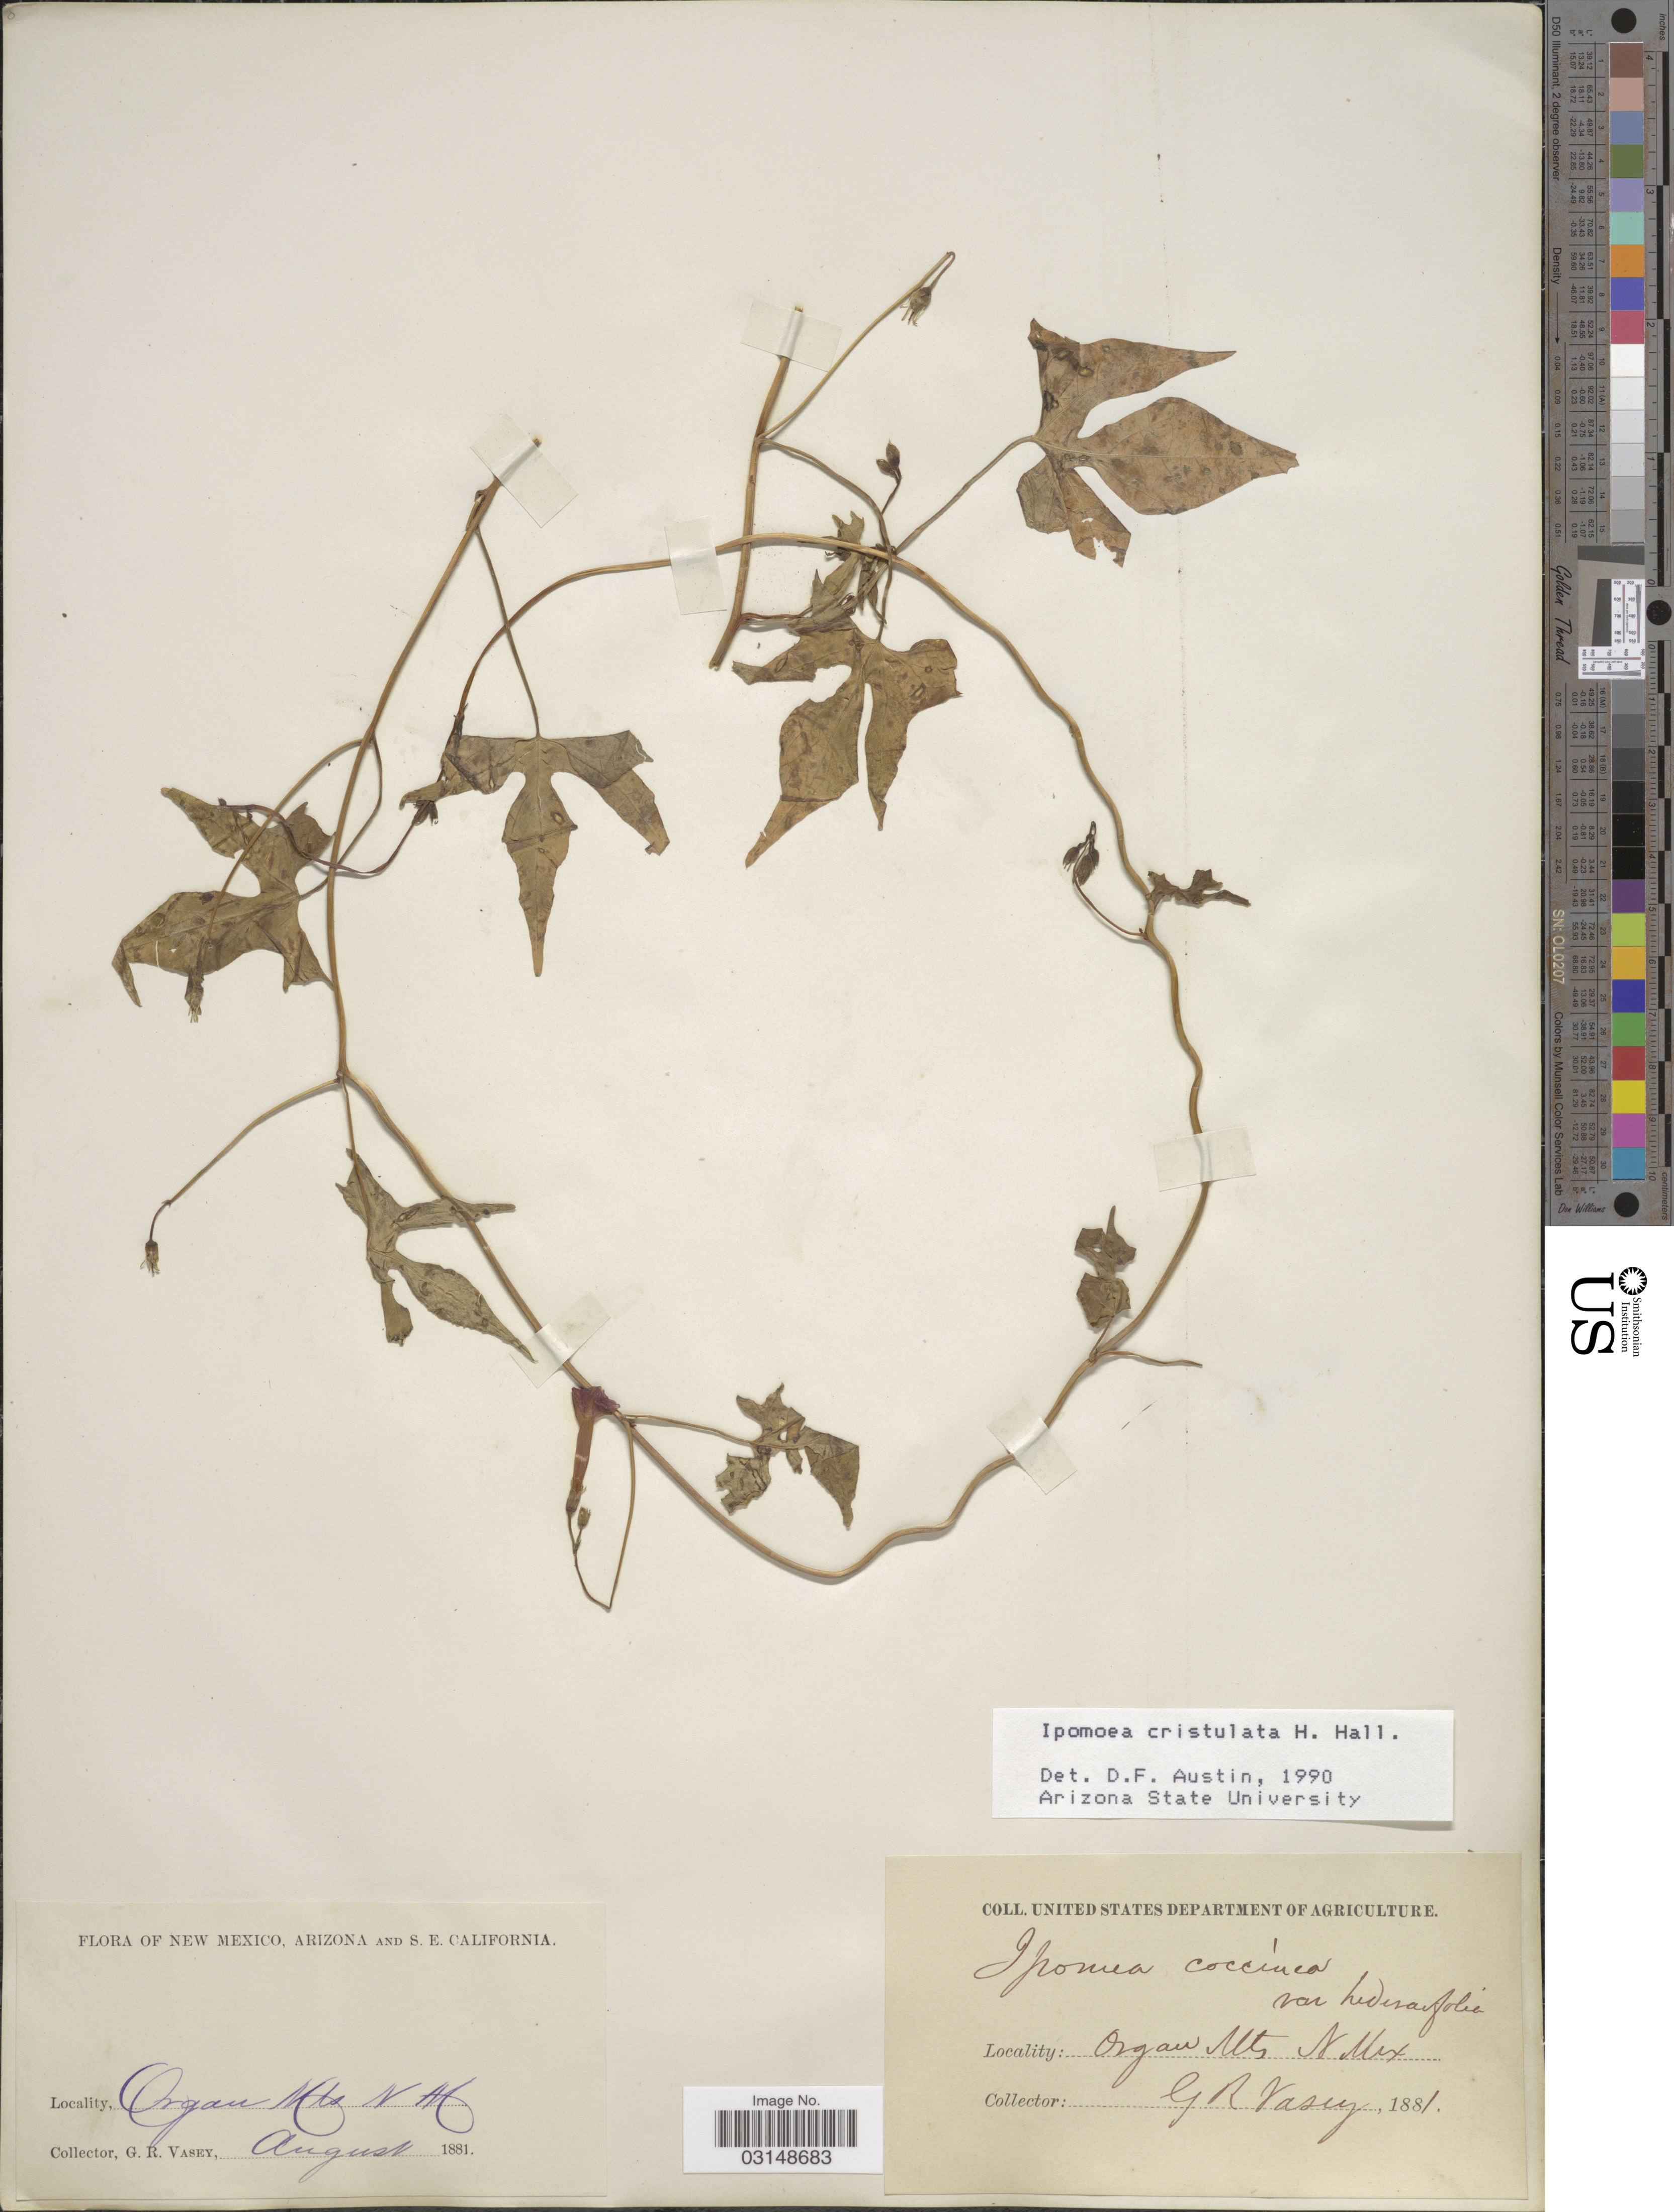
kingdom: Plantae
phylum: Tracheophyta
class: Magnoliopsida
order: Solanales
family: Convolvulaceae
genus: Ipomoea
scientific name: Ipomoea cristulata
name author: Hallier f.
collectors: G. R. Vasey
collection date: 1881-08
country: United States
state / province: New Mexico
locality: Organ Mts., N. Mex.